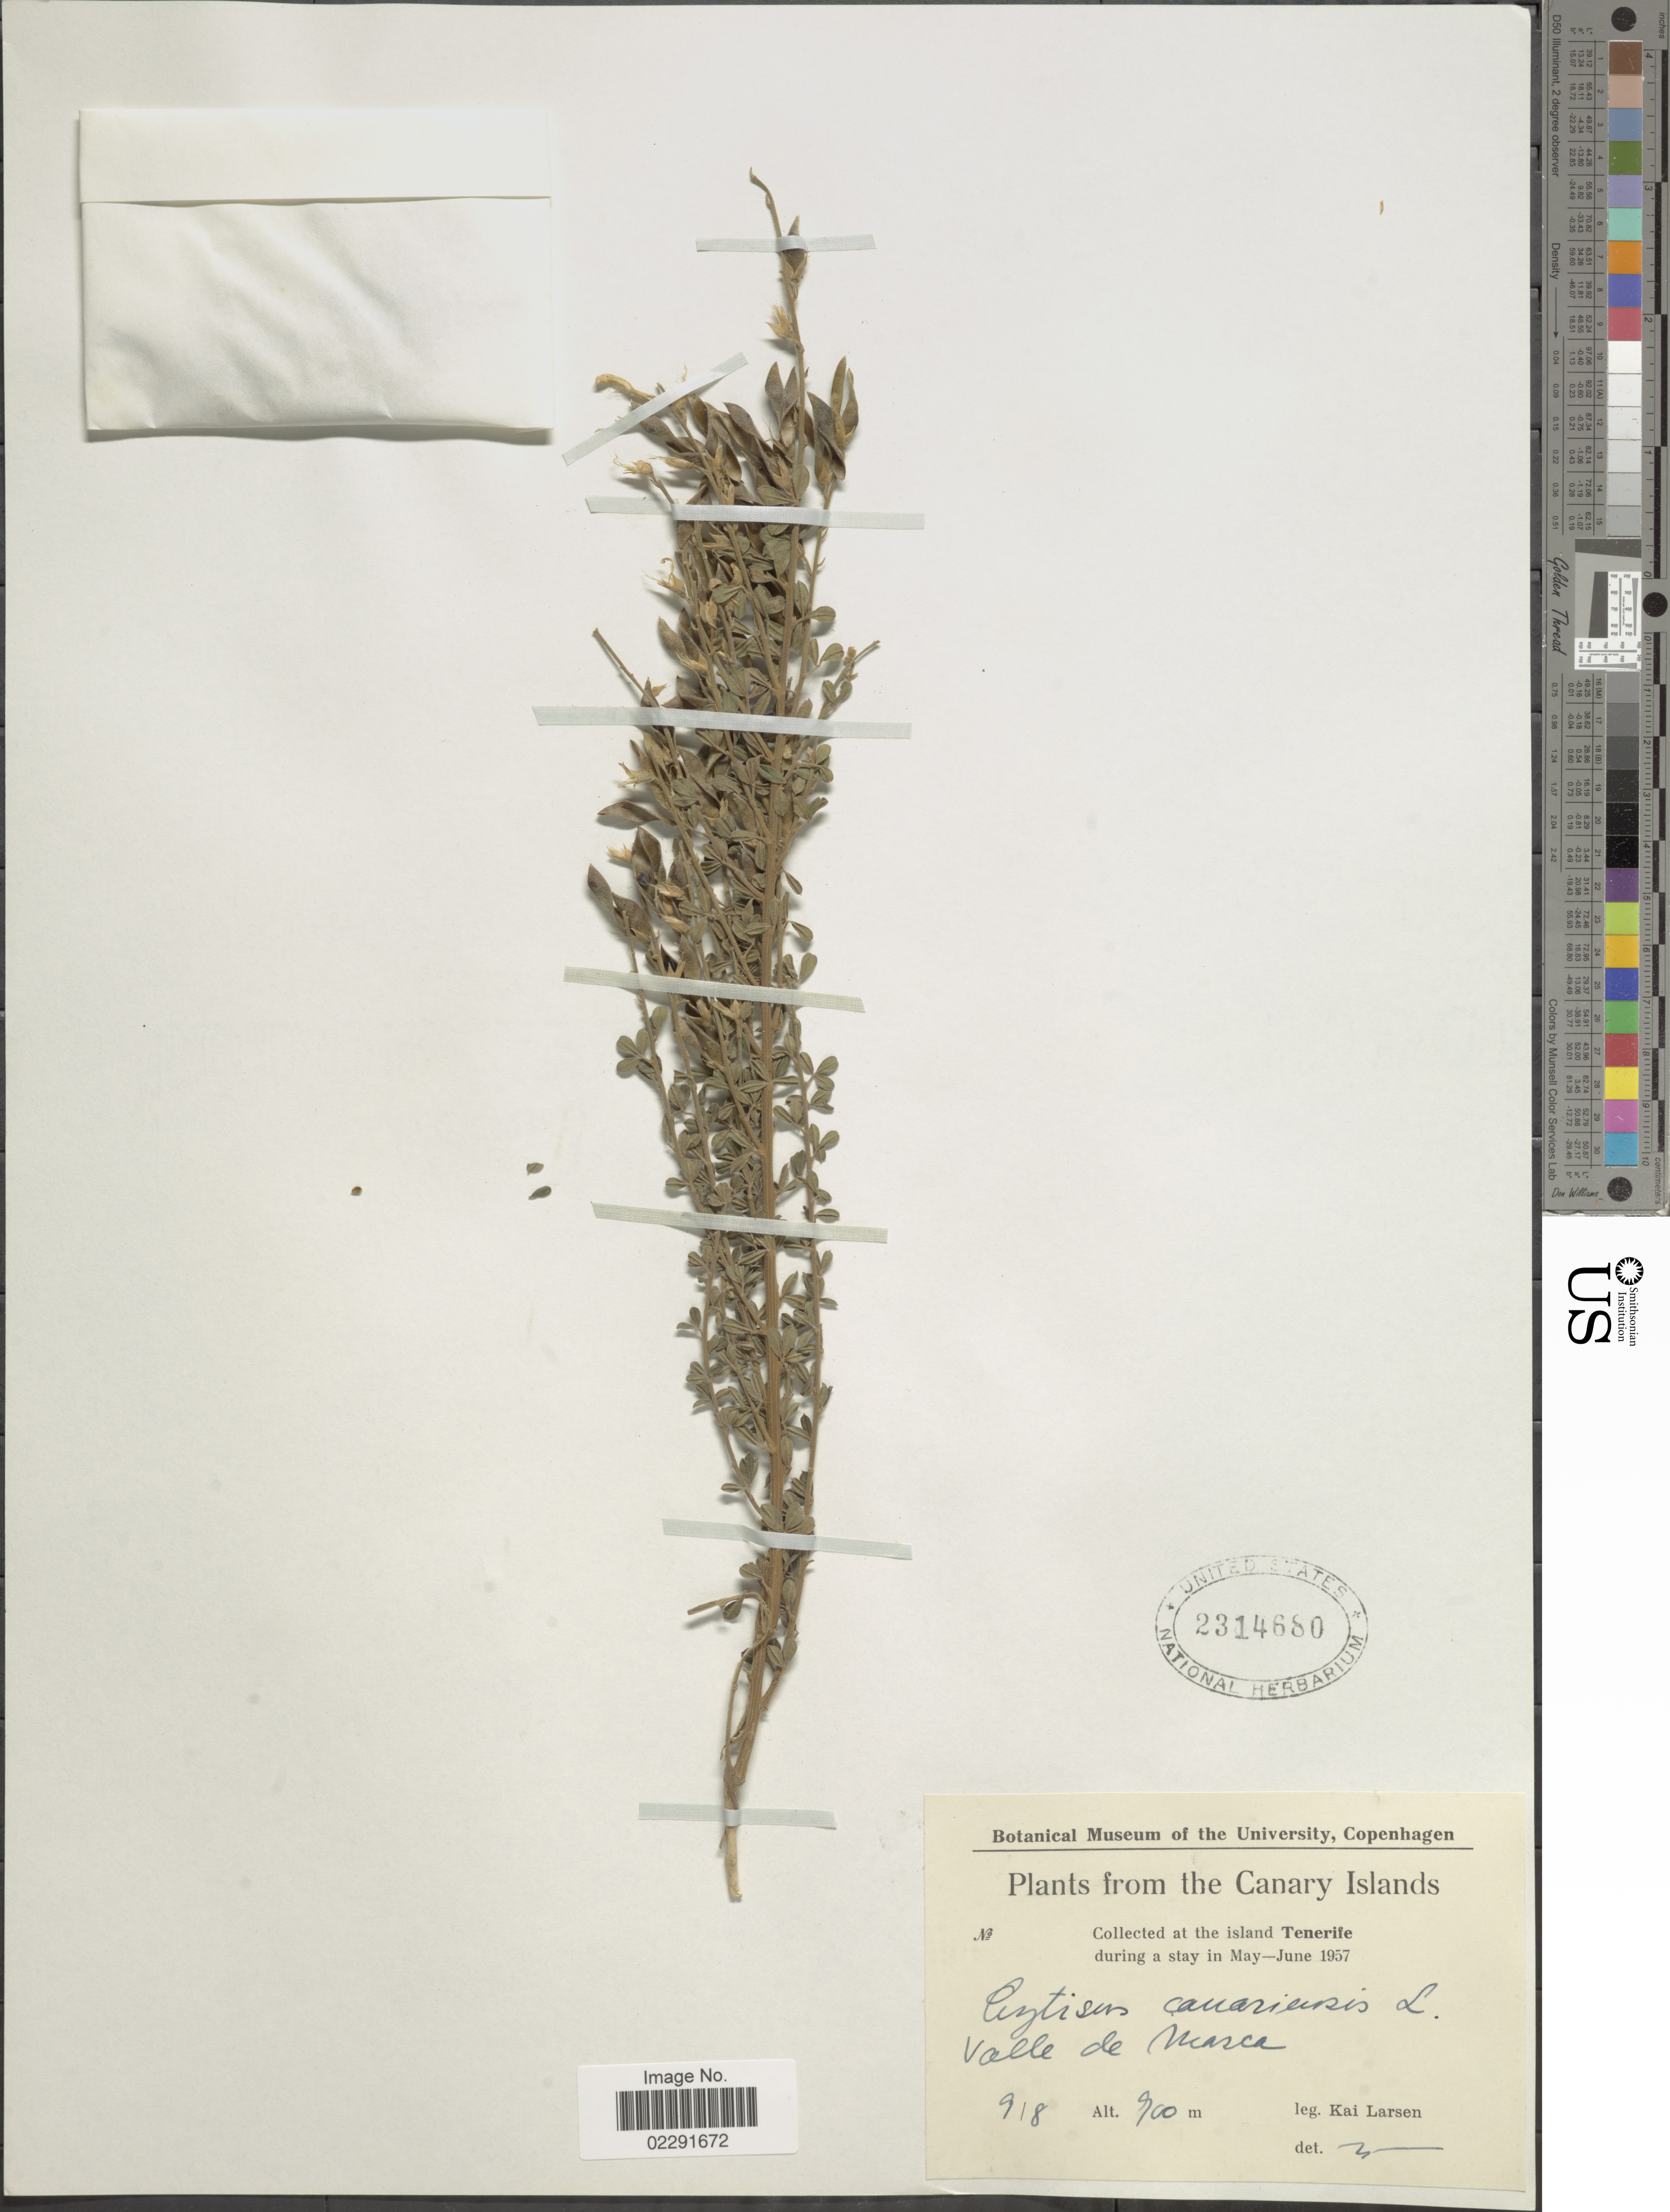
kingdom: Plantae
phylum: Tracheophyta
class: Magnoliopsida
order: Fabales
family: Fabaceae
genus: Genista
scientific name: Genista canariensis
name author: L.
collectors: K. Larsen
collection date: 1957-08-09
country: Spain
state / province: Canarias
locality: Canary Islands, Tenerife, Valle de Masca.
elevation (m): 900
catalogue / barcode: US 2314680